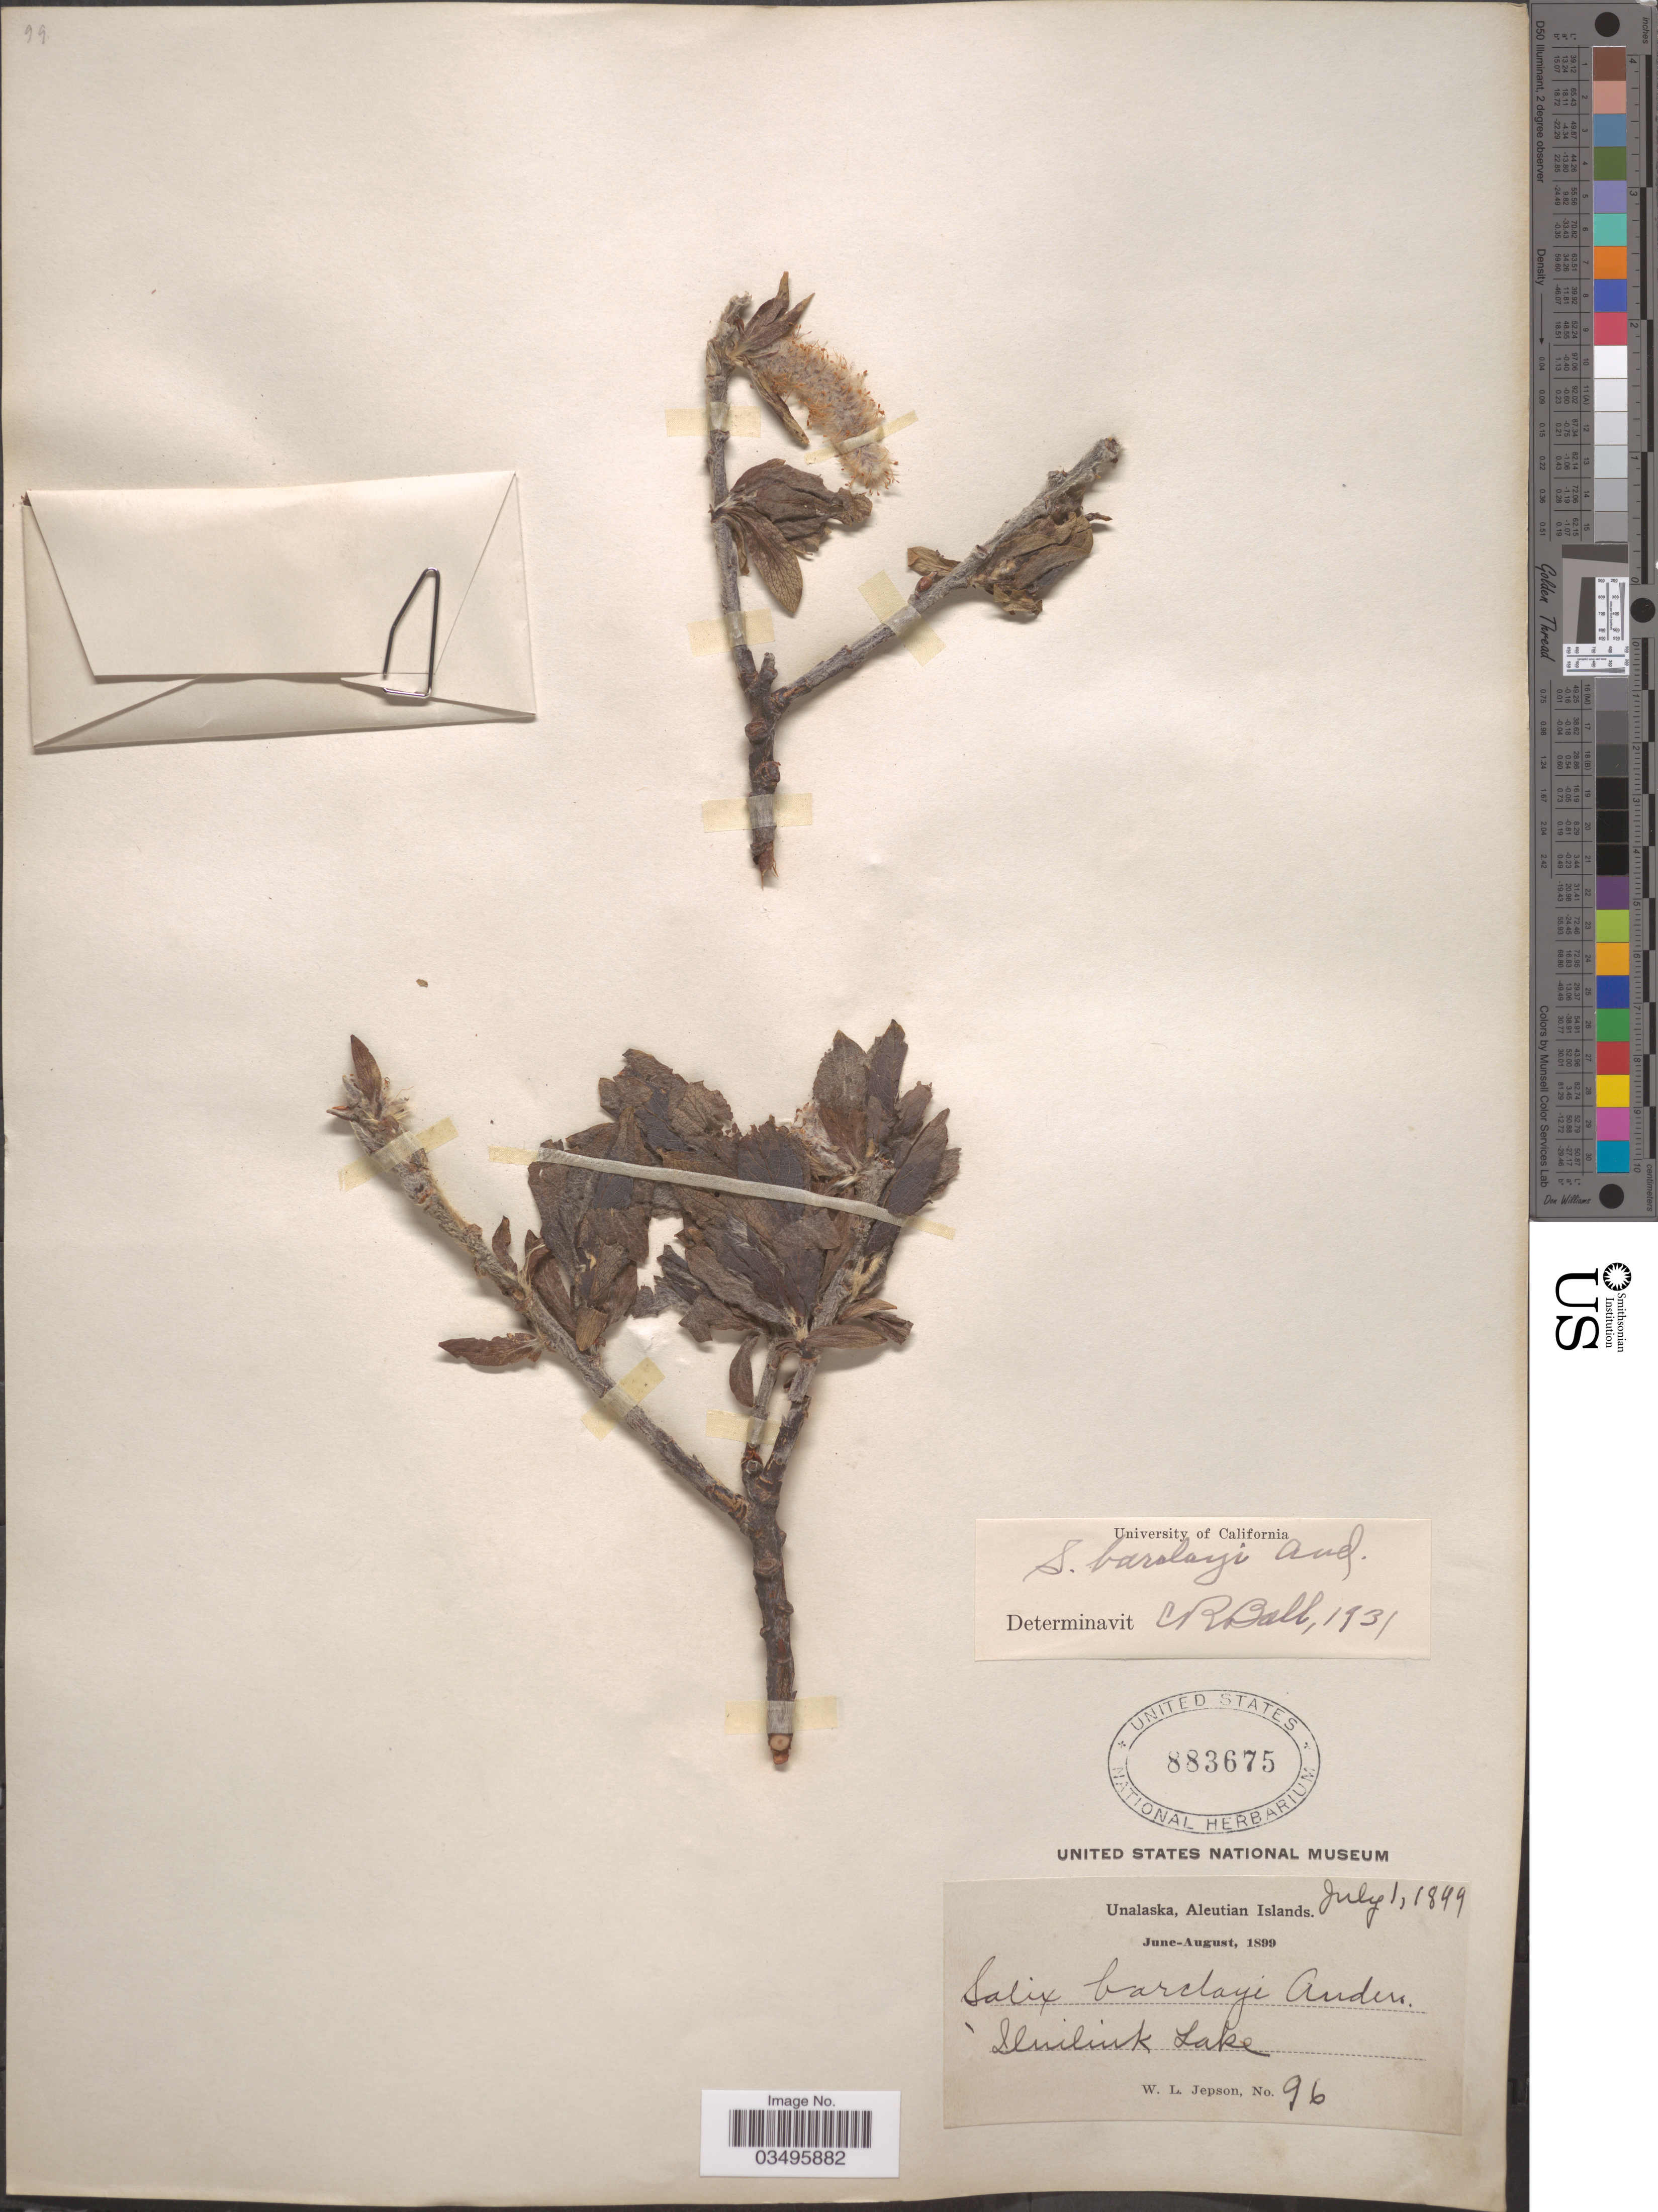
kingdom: Plantae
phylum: Tracheophyta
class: Magnoliopsida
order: Malpighiales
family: Salicaceae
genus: Salix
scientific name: Salix barclayi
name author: Andersson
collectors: W. L. Jepson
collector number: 96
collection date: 1899-07-01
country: United States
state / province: Alaska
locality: Unalaska, Aleutian Islands. Iliuliuk Lake.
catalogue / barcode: US 883675